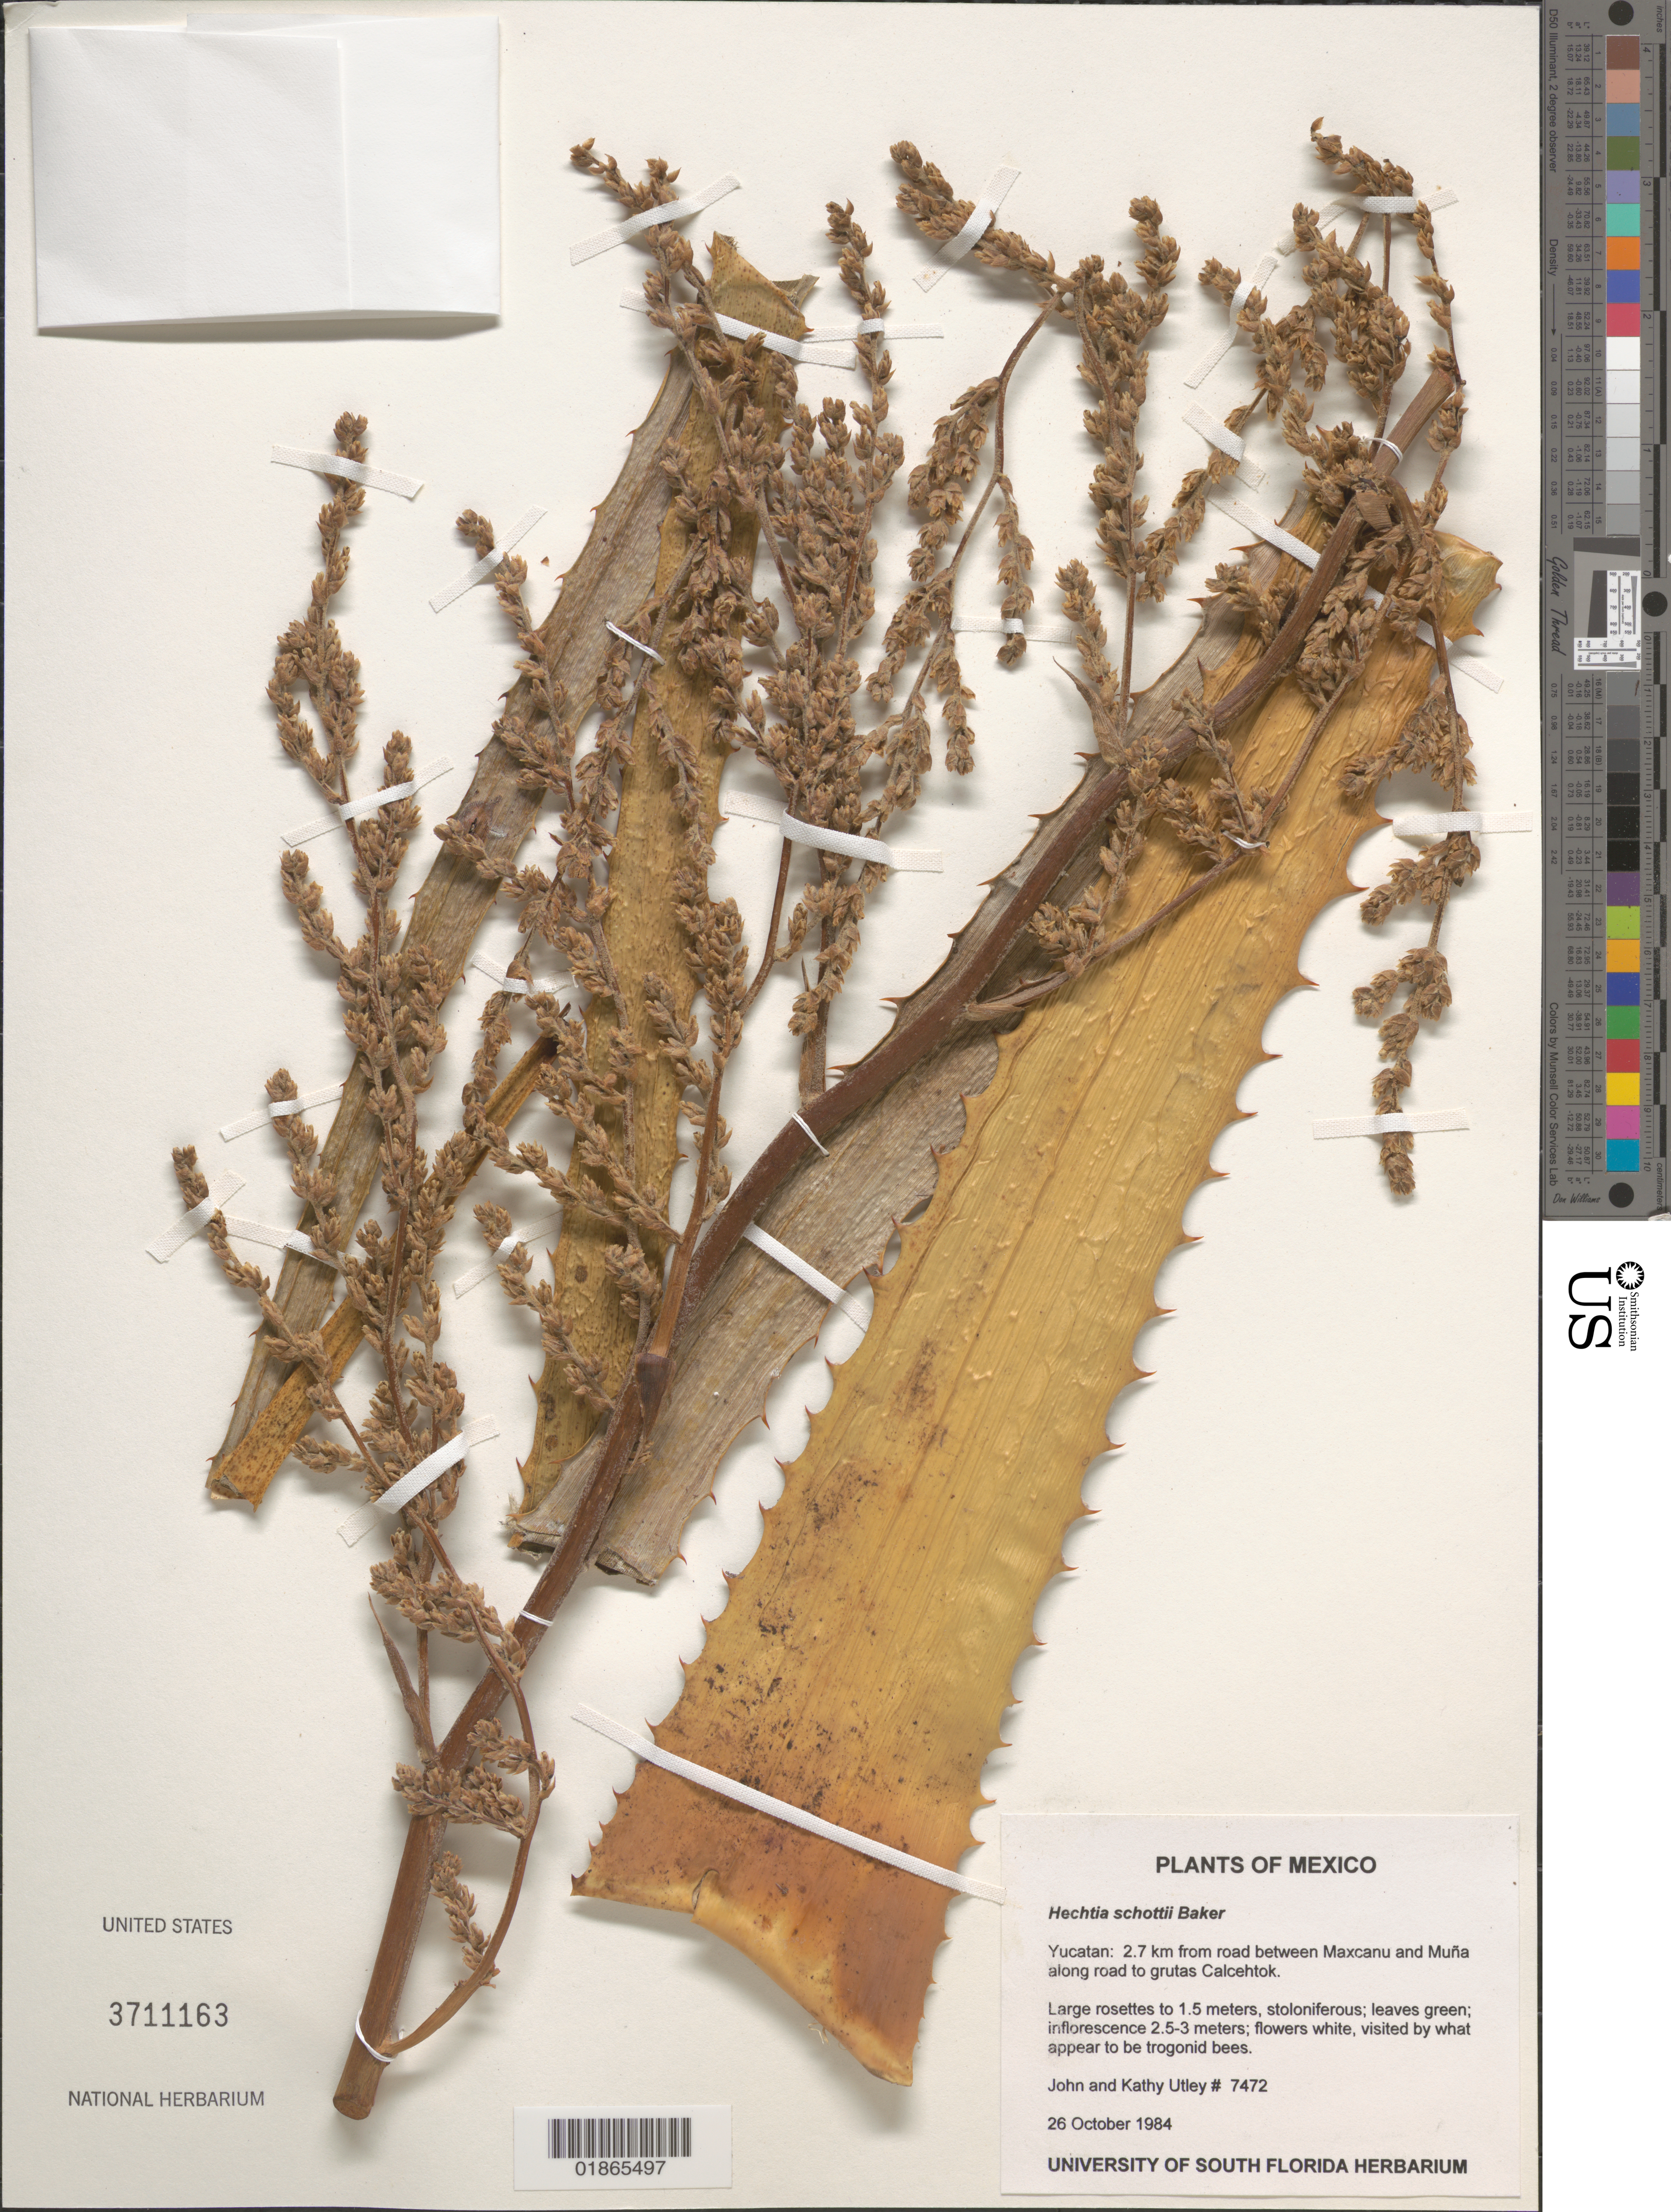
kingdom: Plantae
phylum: Tracheophyta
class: Liliopsida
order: Poales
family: Bromeliaceae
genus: Hechtia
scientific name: Hechtia schottii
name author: Baker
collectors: J. Utley & K. Utley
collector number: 7472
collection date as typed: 26 October 1984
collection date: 1984-10-26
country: Mexico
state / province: Yucatan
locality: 2.7 km from road between Maxcanu and Muna along road to grutas Calcehtok.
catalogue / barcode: US 3711163